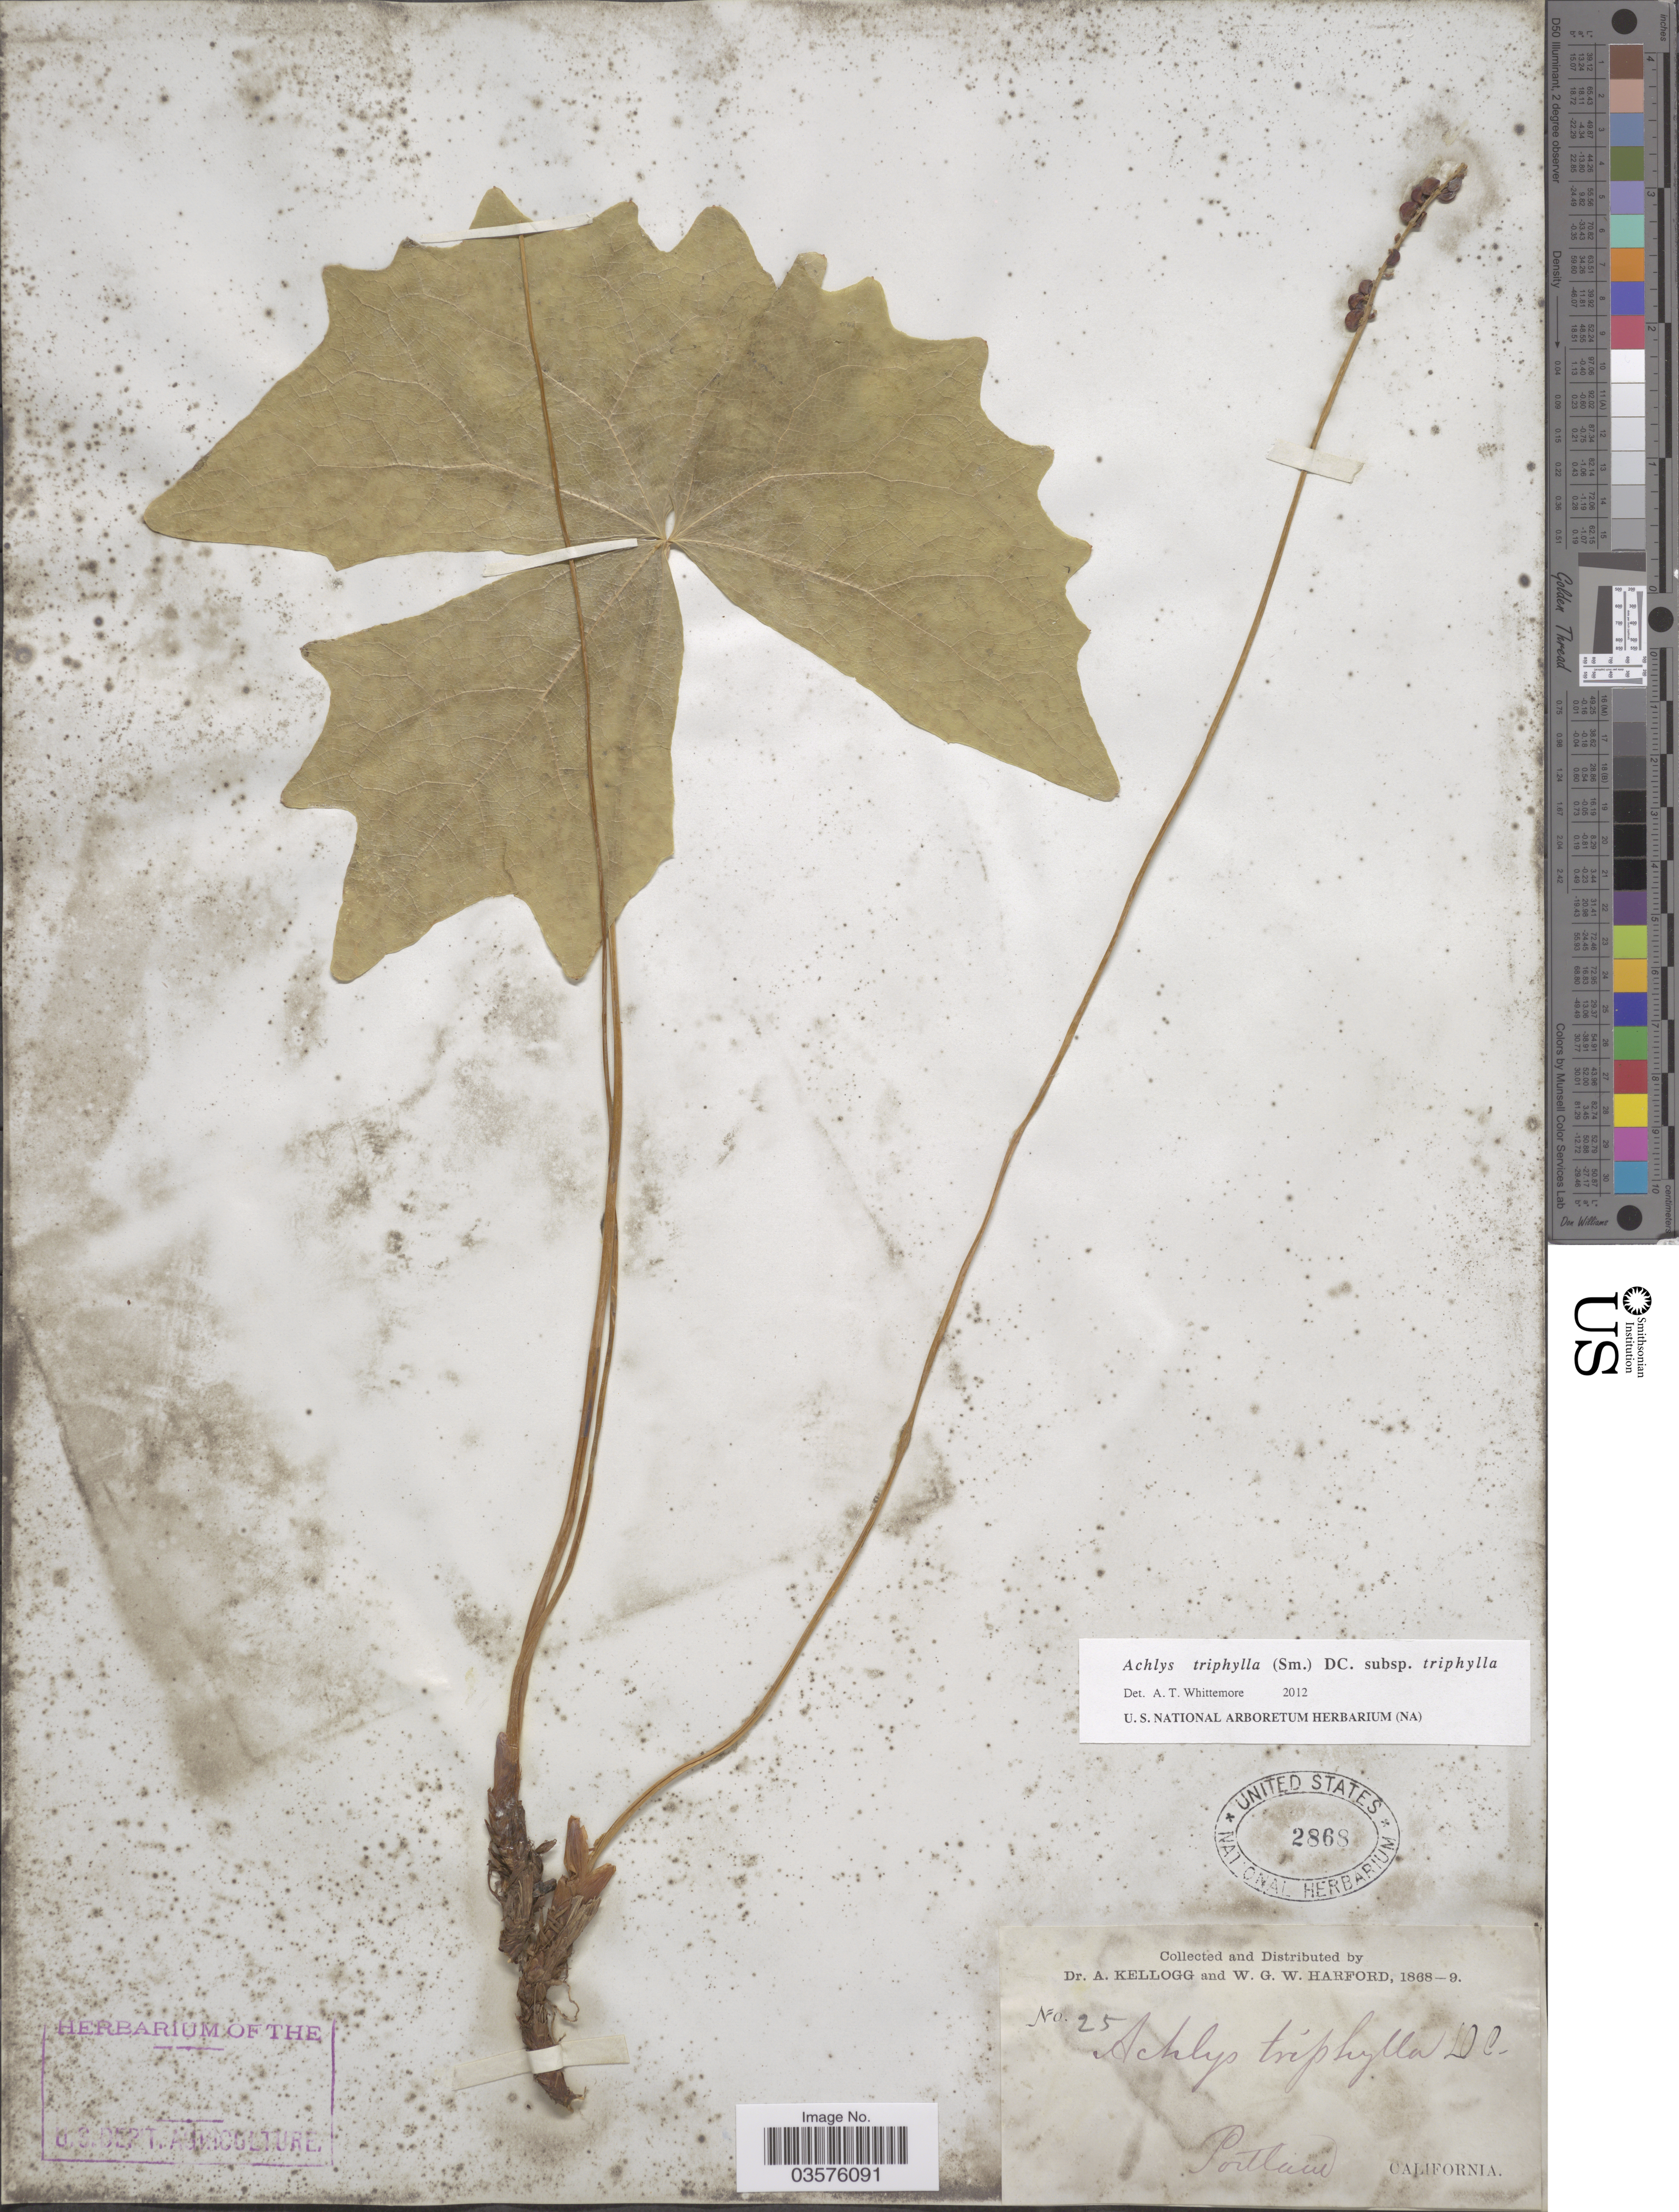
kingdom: Plantae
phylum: Tracheophyta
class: Magnoliopsida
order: Ranunculales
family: Berberidaceae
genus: Achlys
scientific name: Achlys triphylla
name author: (Sm.) DC.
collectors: A. Kellogg & W. G. W. Harford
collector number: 25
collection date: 1868/1869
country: United States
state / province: California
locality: Portland.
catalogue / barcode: US 2868